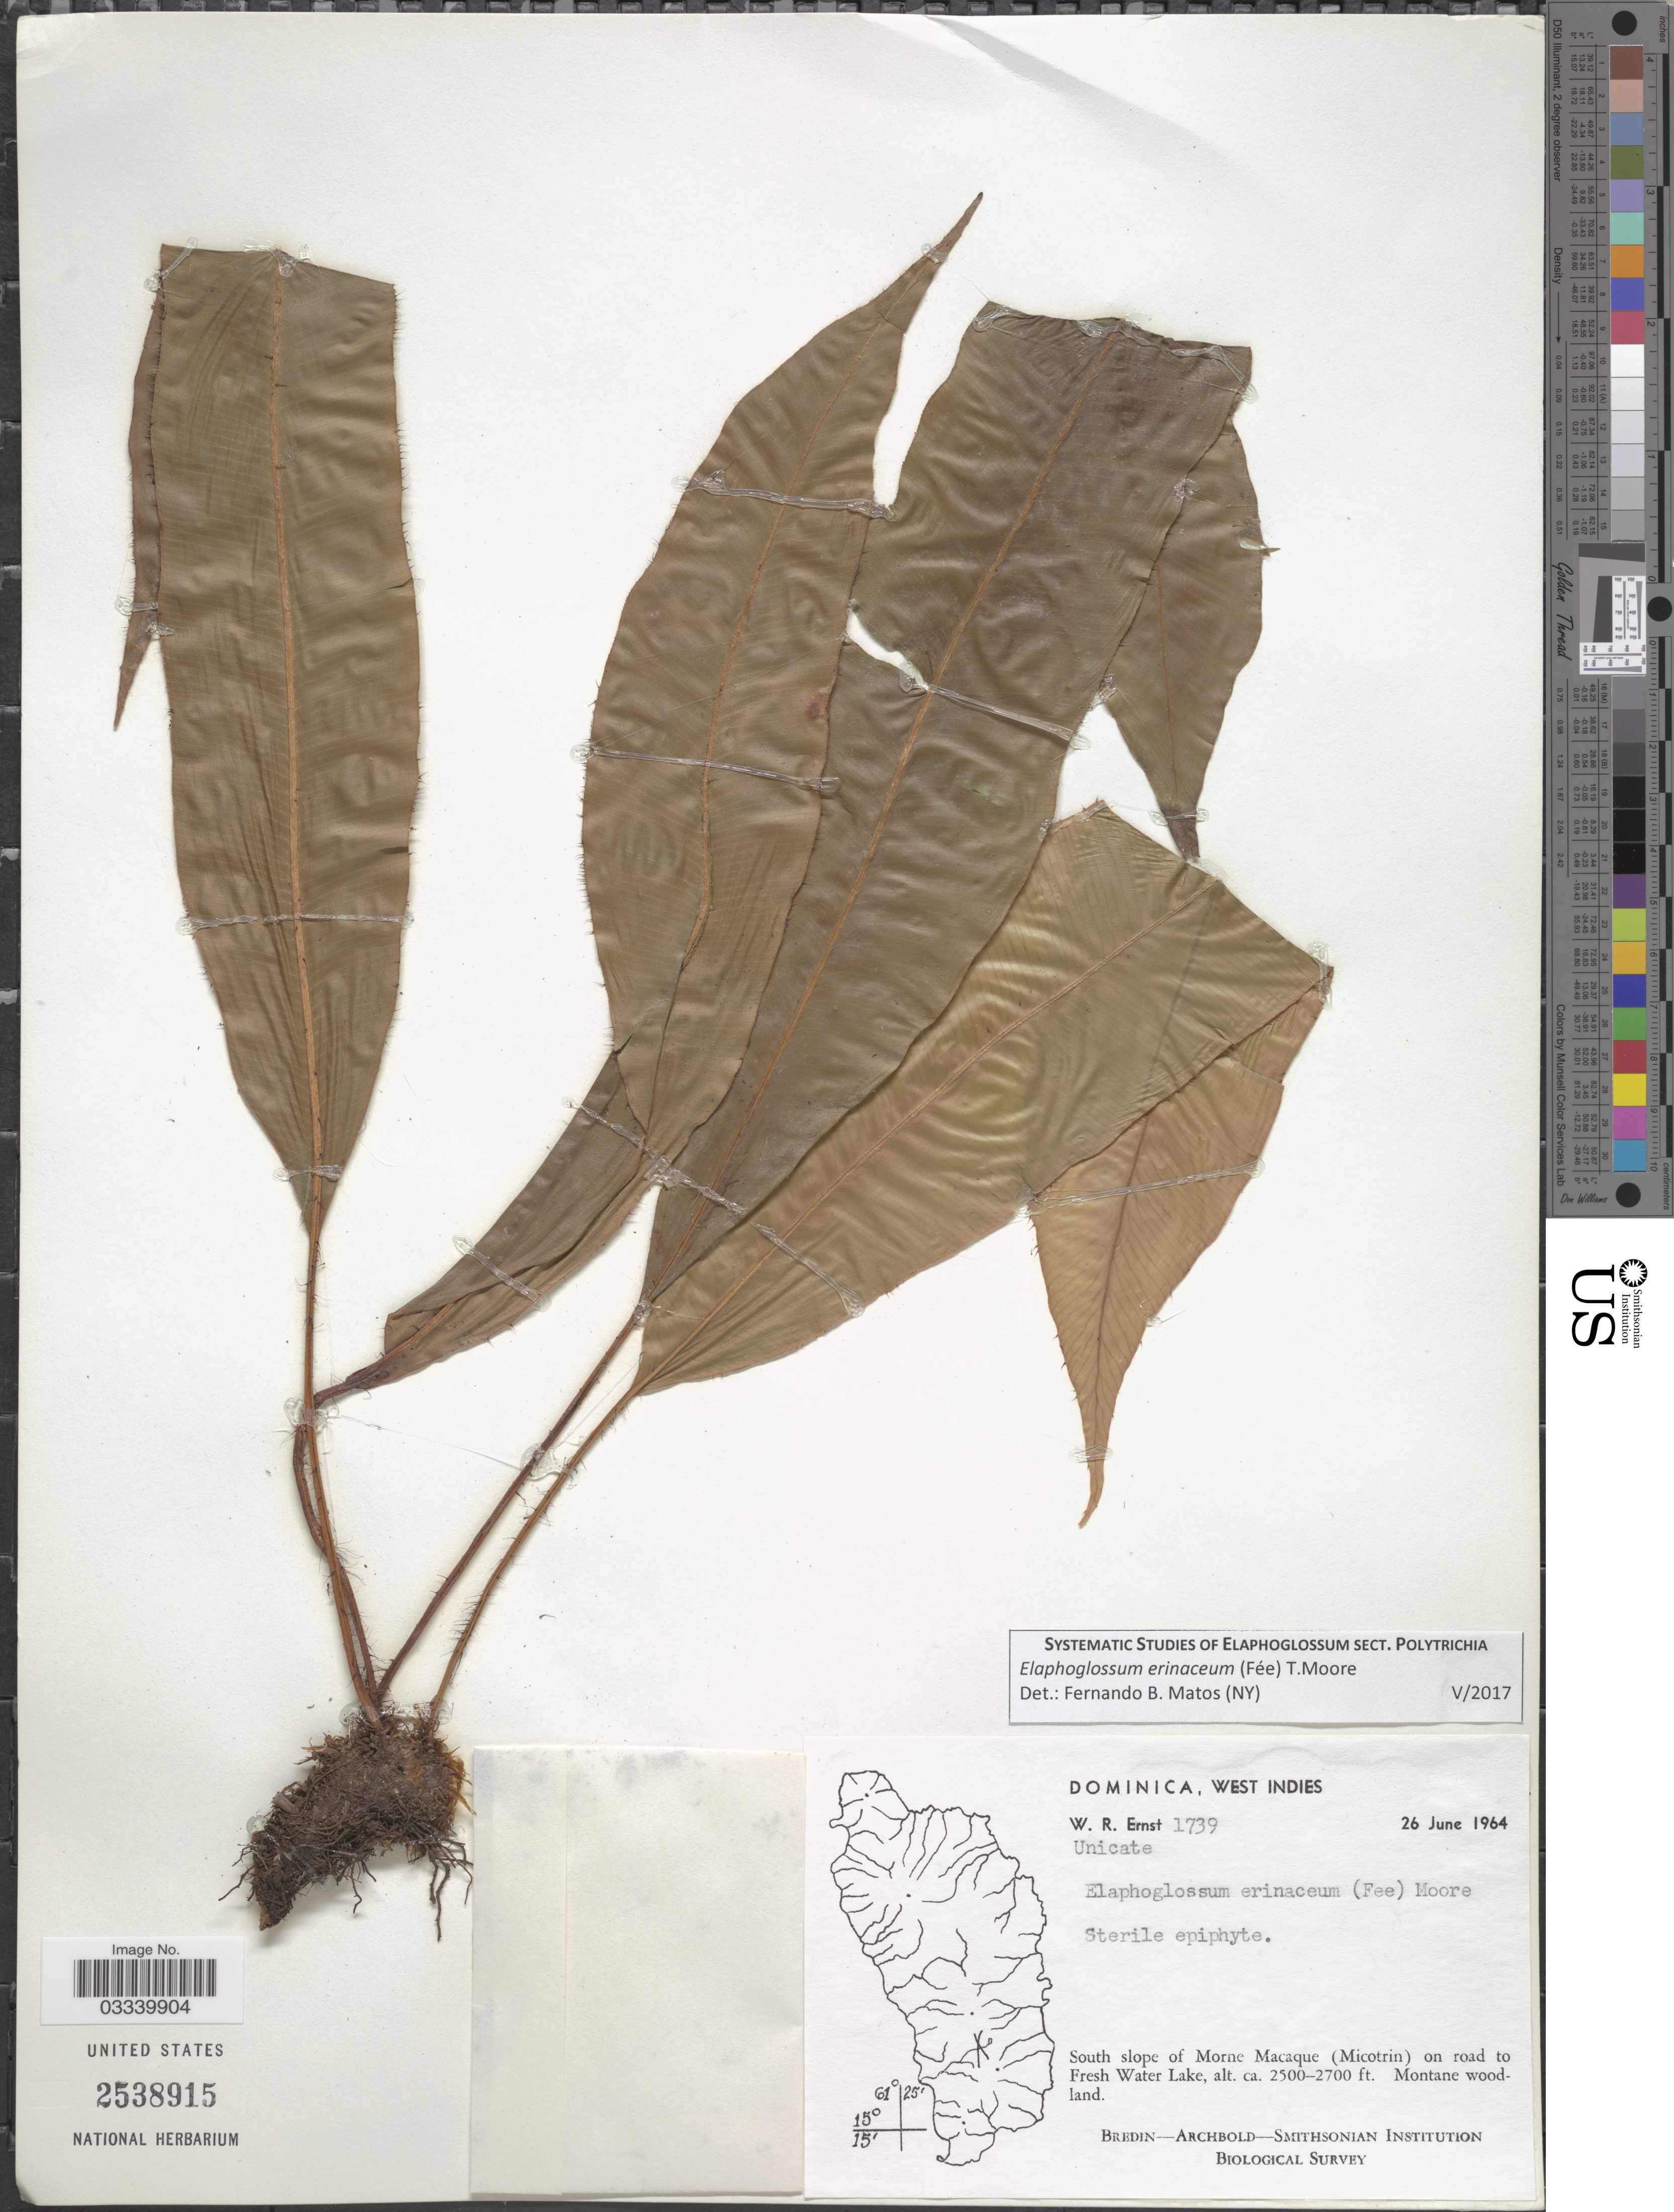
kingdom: Plantae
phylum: Tracheophyta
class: Polypodiopsida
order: Polypodiales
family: Dryopteridaceae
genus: Elaphoglossum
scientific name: Elaphoglossum erinaceum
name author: (Fée) T. Moore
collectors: W. R. Ernst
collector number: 1739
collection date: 1964-06-26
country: Dominica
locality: South slope of Morne Macaque (Micotrin) on road to Fresh Water Lake.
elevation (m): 762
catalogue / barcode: US 2538915